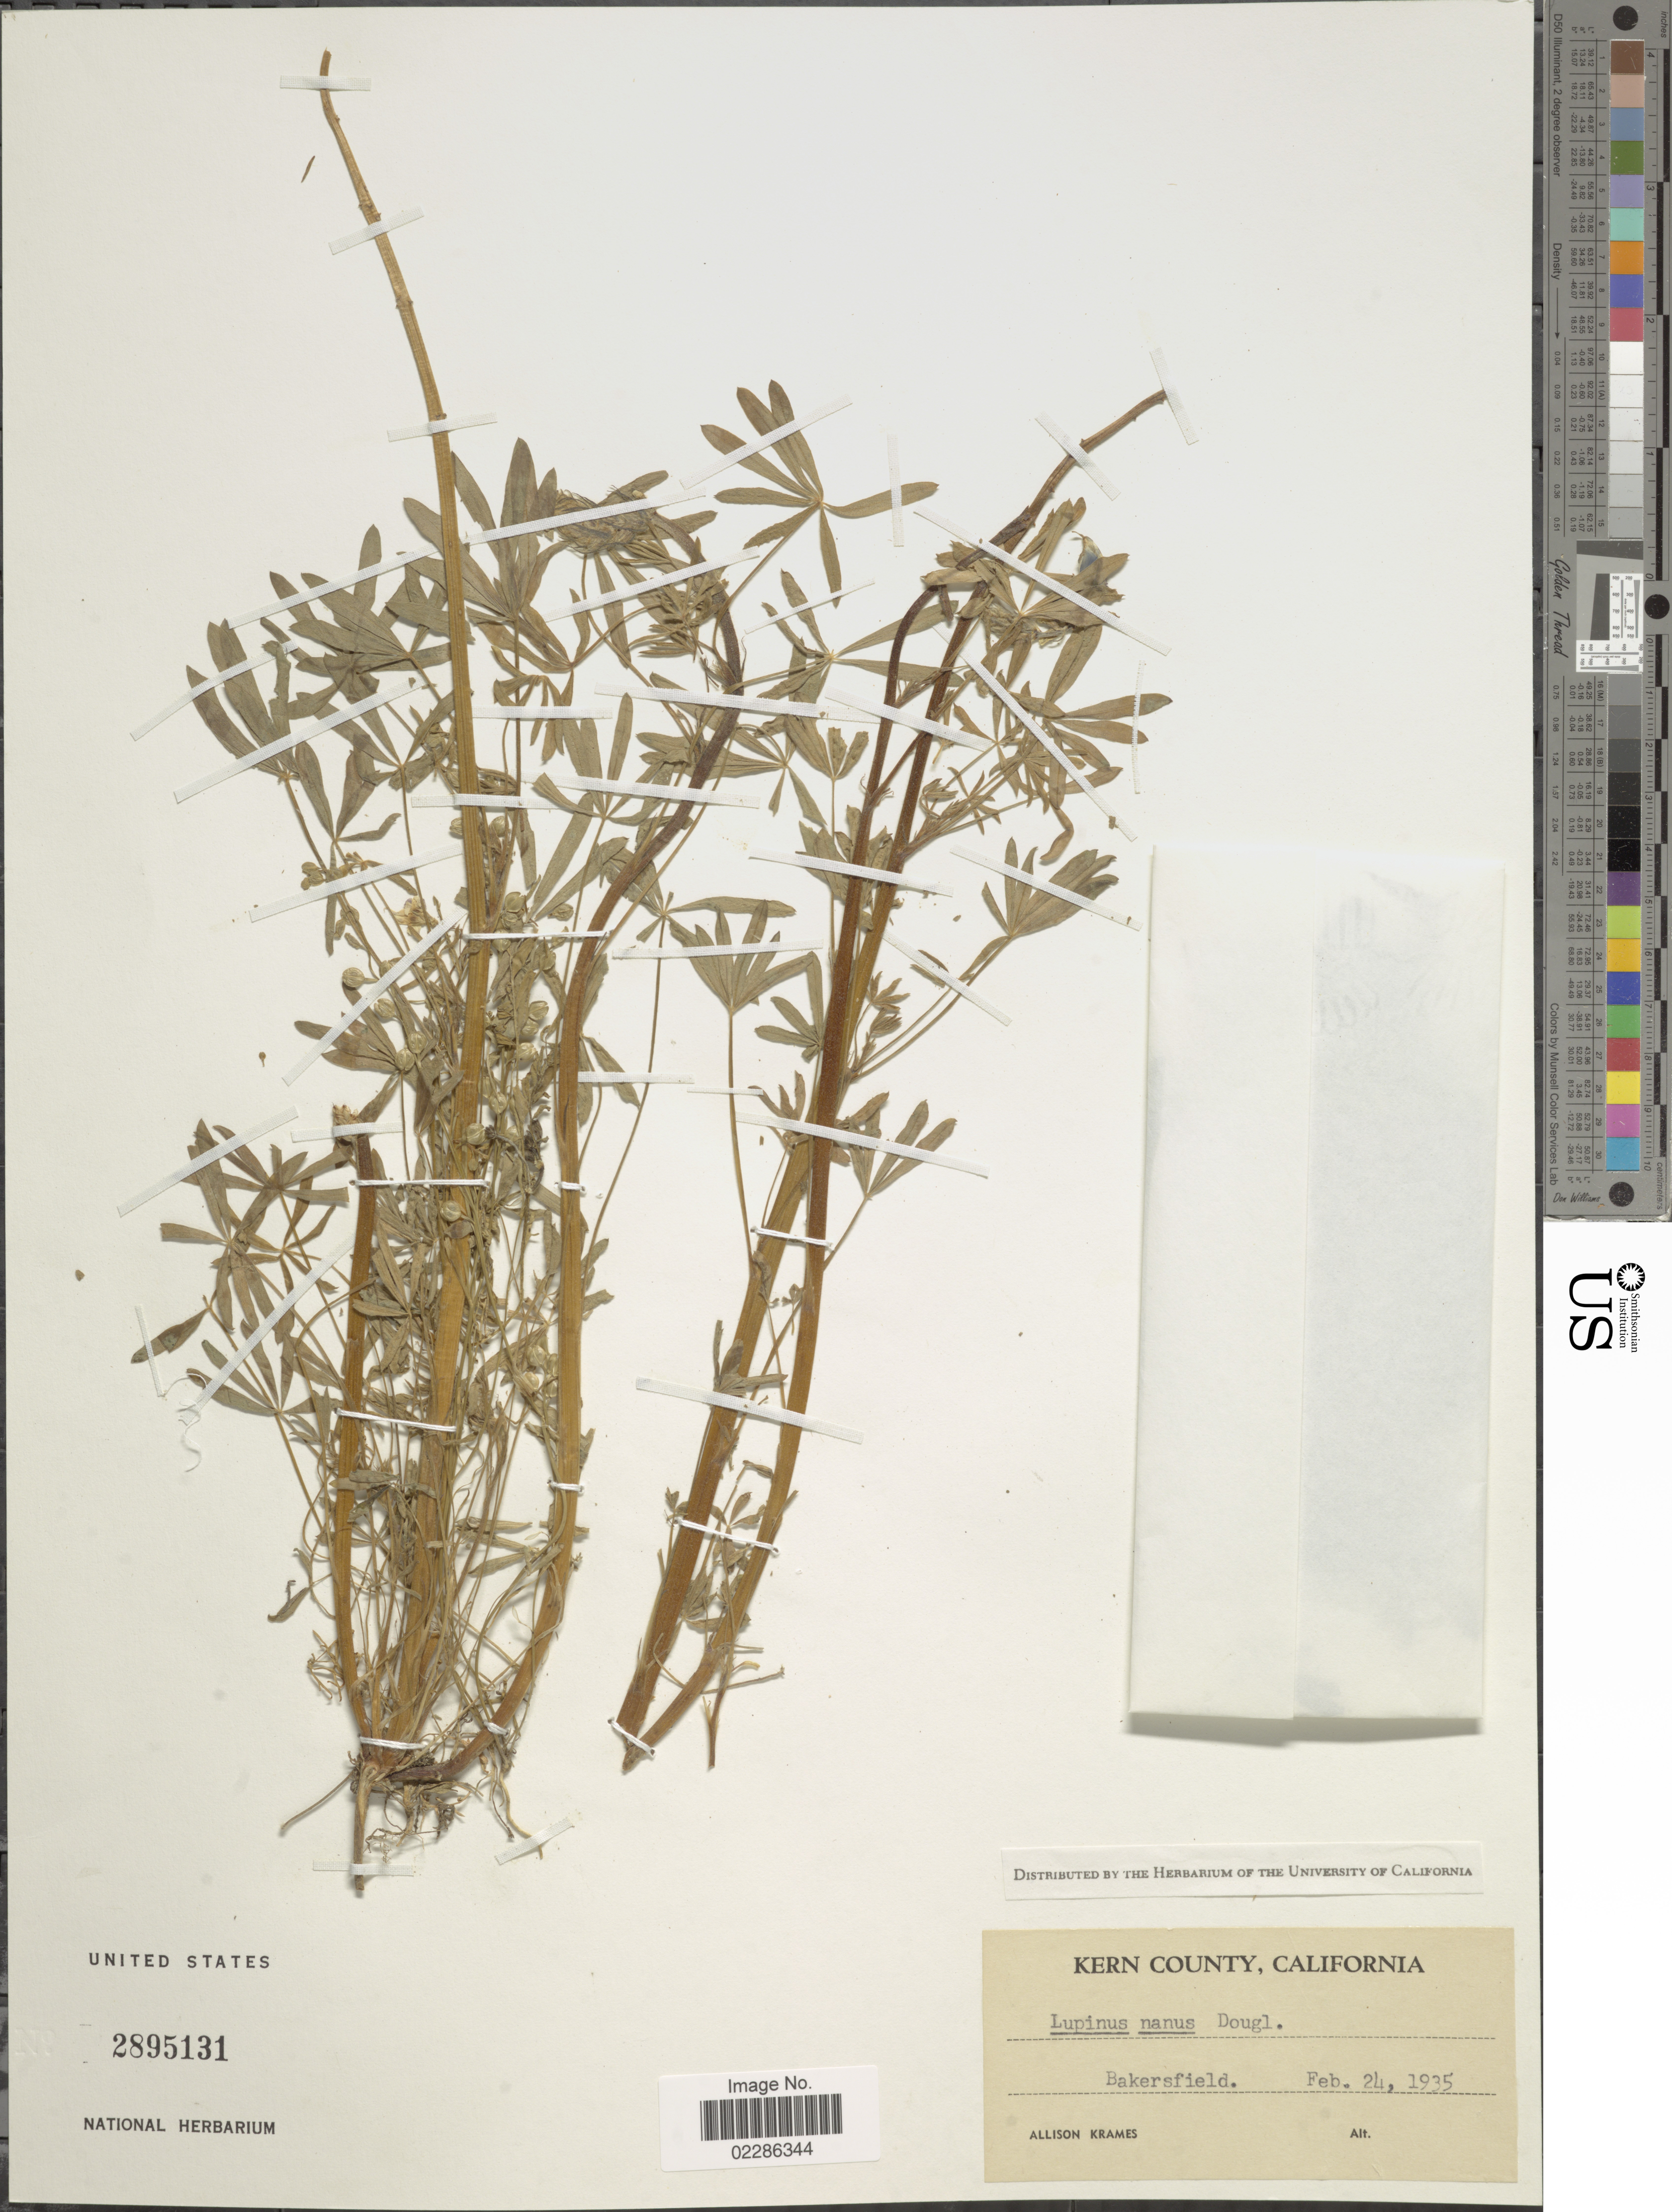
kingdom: Plantae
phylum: Tracheophyta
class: Magnoliopsida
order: Fabales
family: Fabaceae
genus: Lupinus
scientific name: Lupinus nanus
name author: Douglas ex Benth.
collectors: A. Krames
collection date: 1935-02-24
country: United States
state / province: California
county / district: Kern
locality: Kern County, Bakersfield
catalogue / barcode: US 2895131